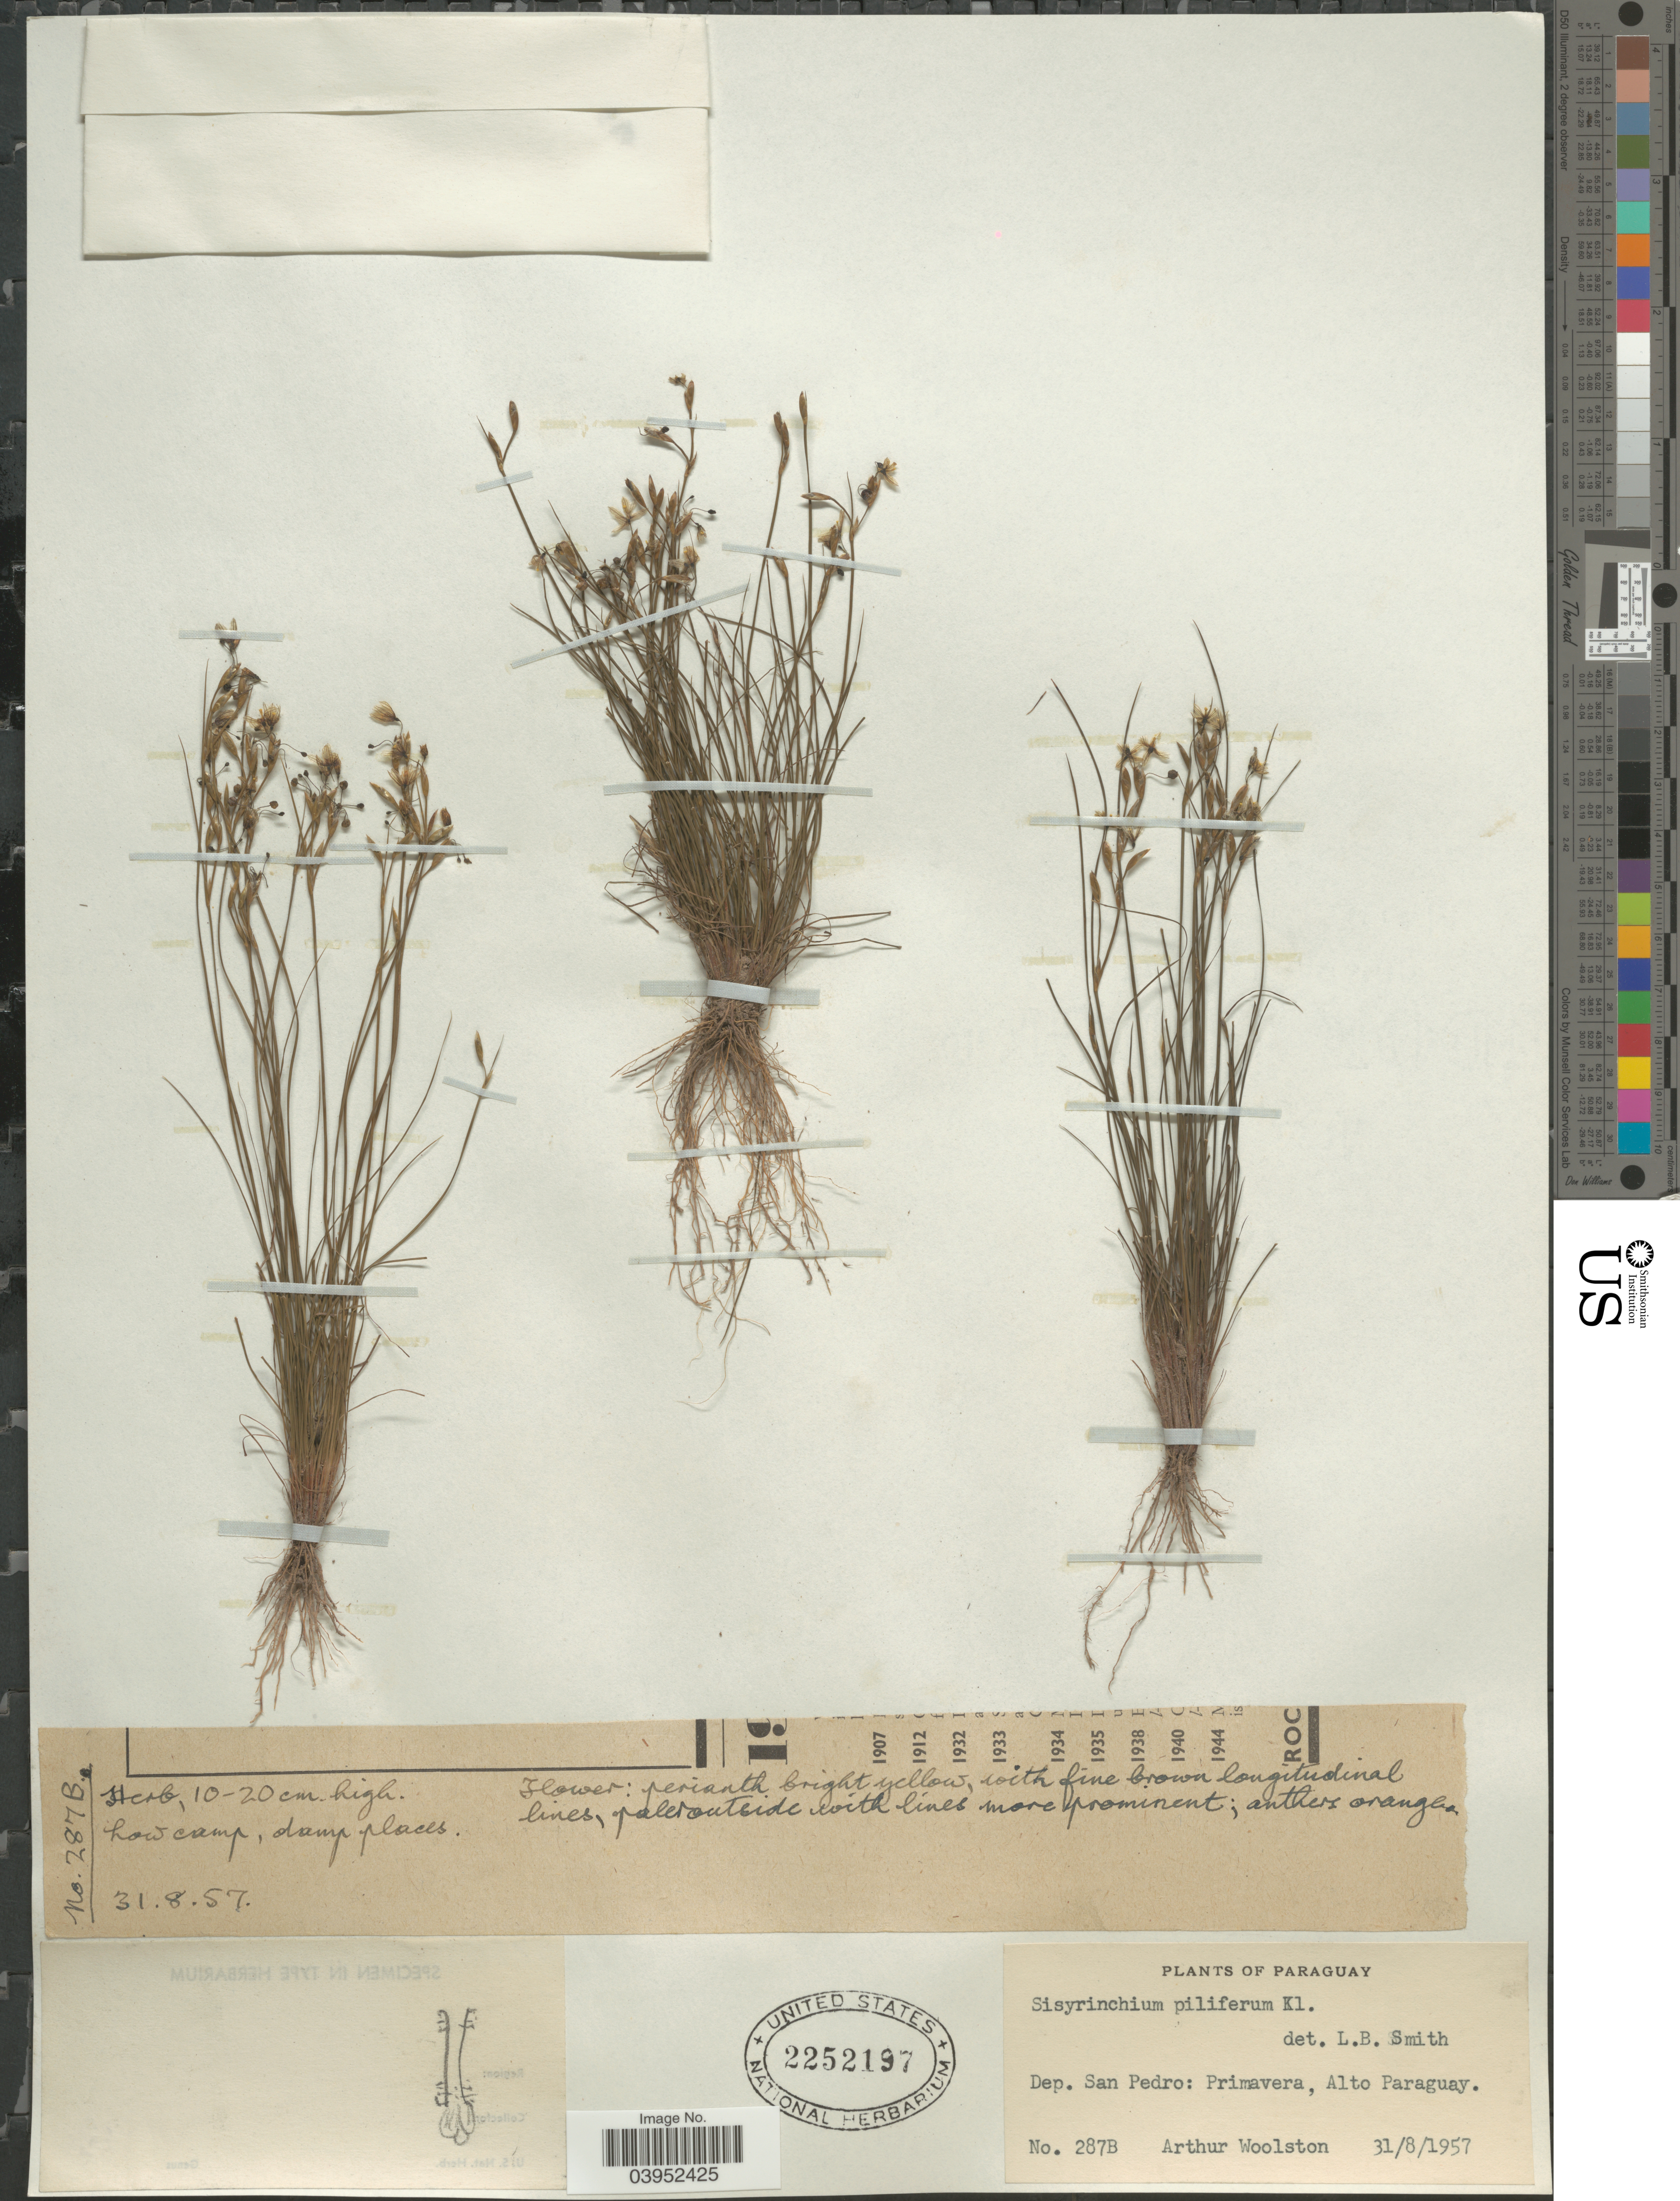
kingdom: Plantae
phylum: Tracheophyta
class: Liliopsida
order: Asparagales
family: Iridaceae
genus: Sisyrinchium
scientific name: Sisyrinchium piliferum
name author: Klatt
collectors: A. L. Woolston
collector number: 287B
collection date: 1957-08-31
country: Paraguay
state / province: San Pedro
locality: Dep. San Pedro: Primavera, Alto Paraguay.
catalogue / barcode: US 2252197